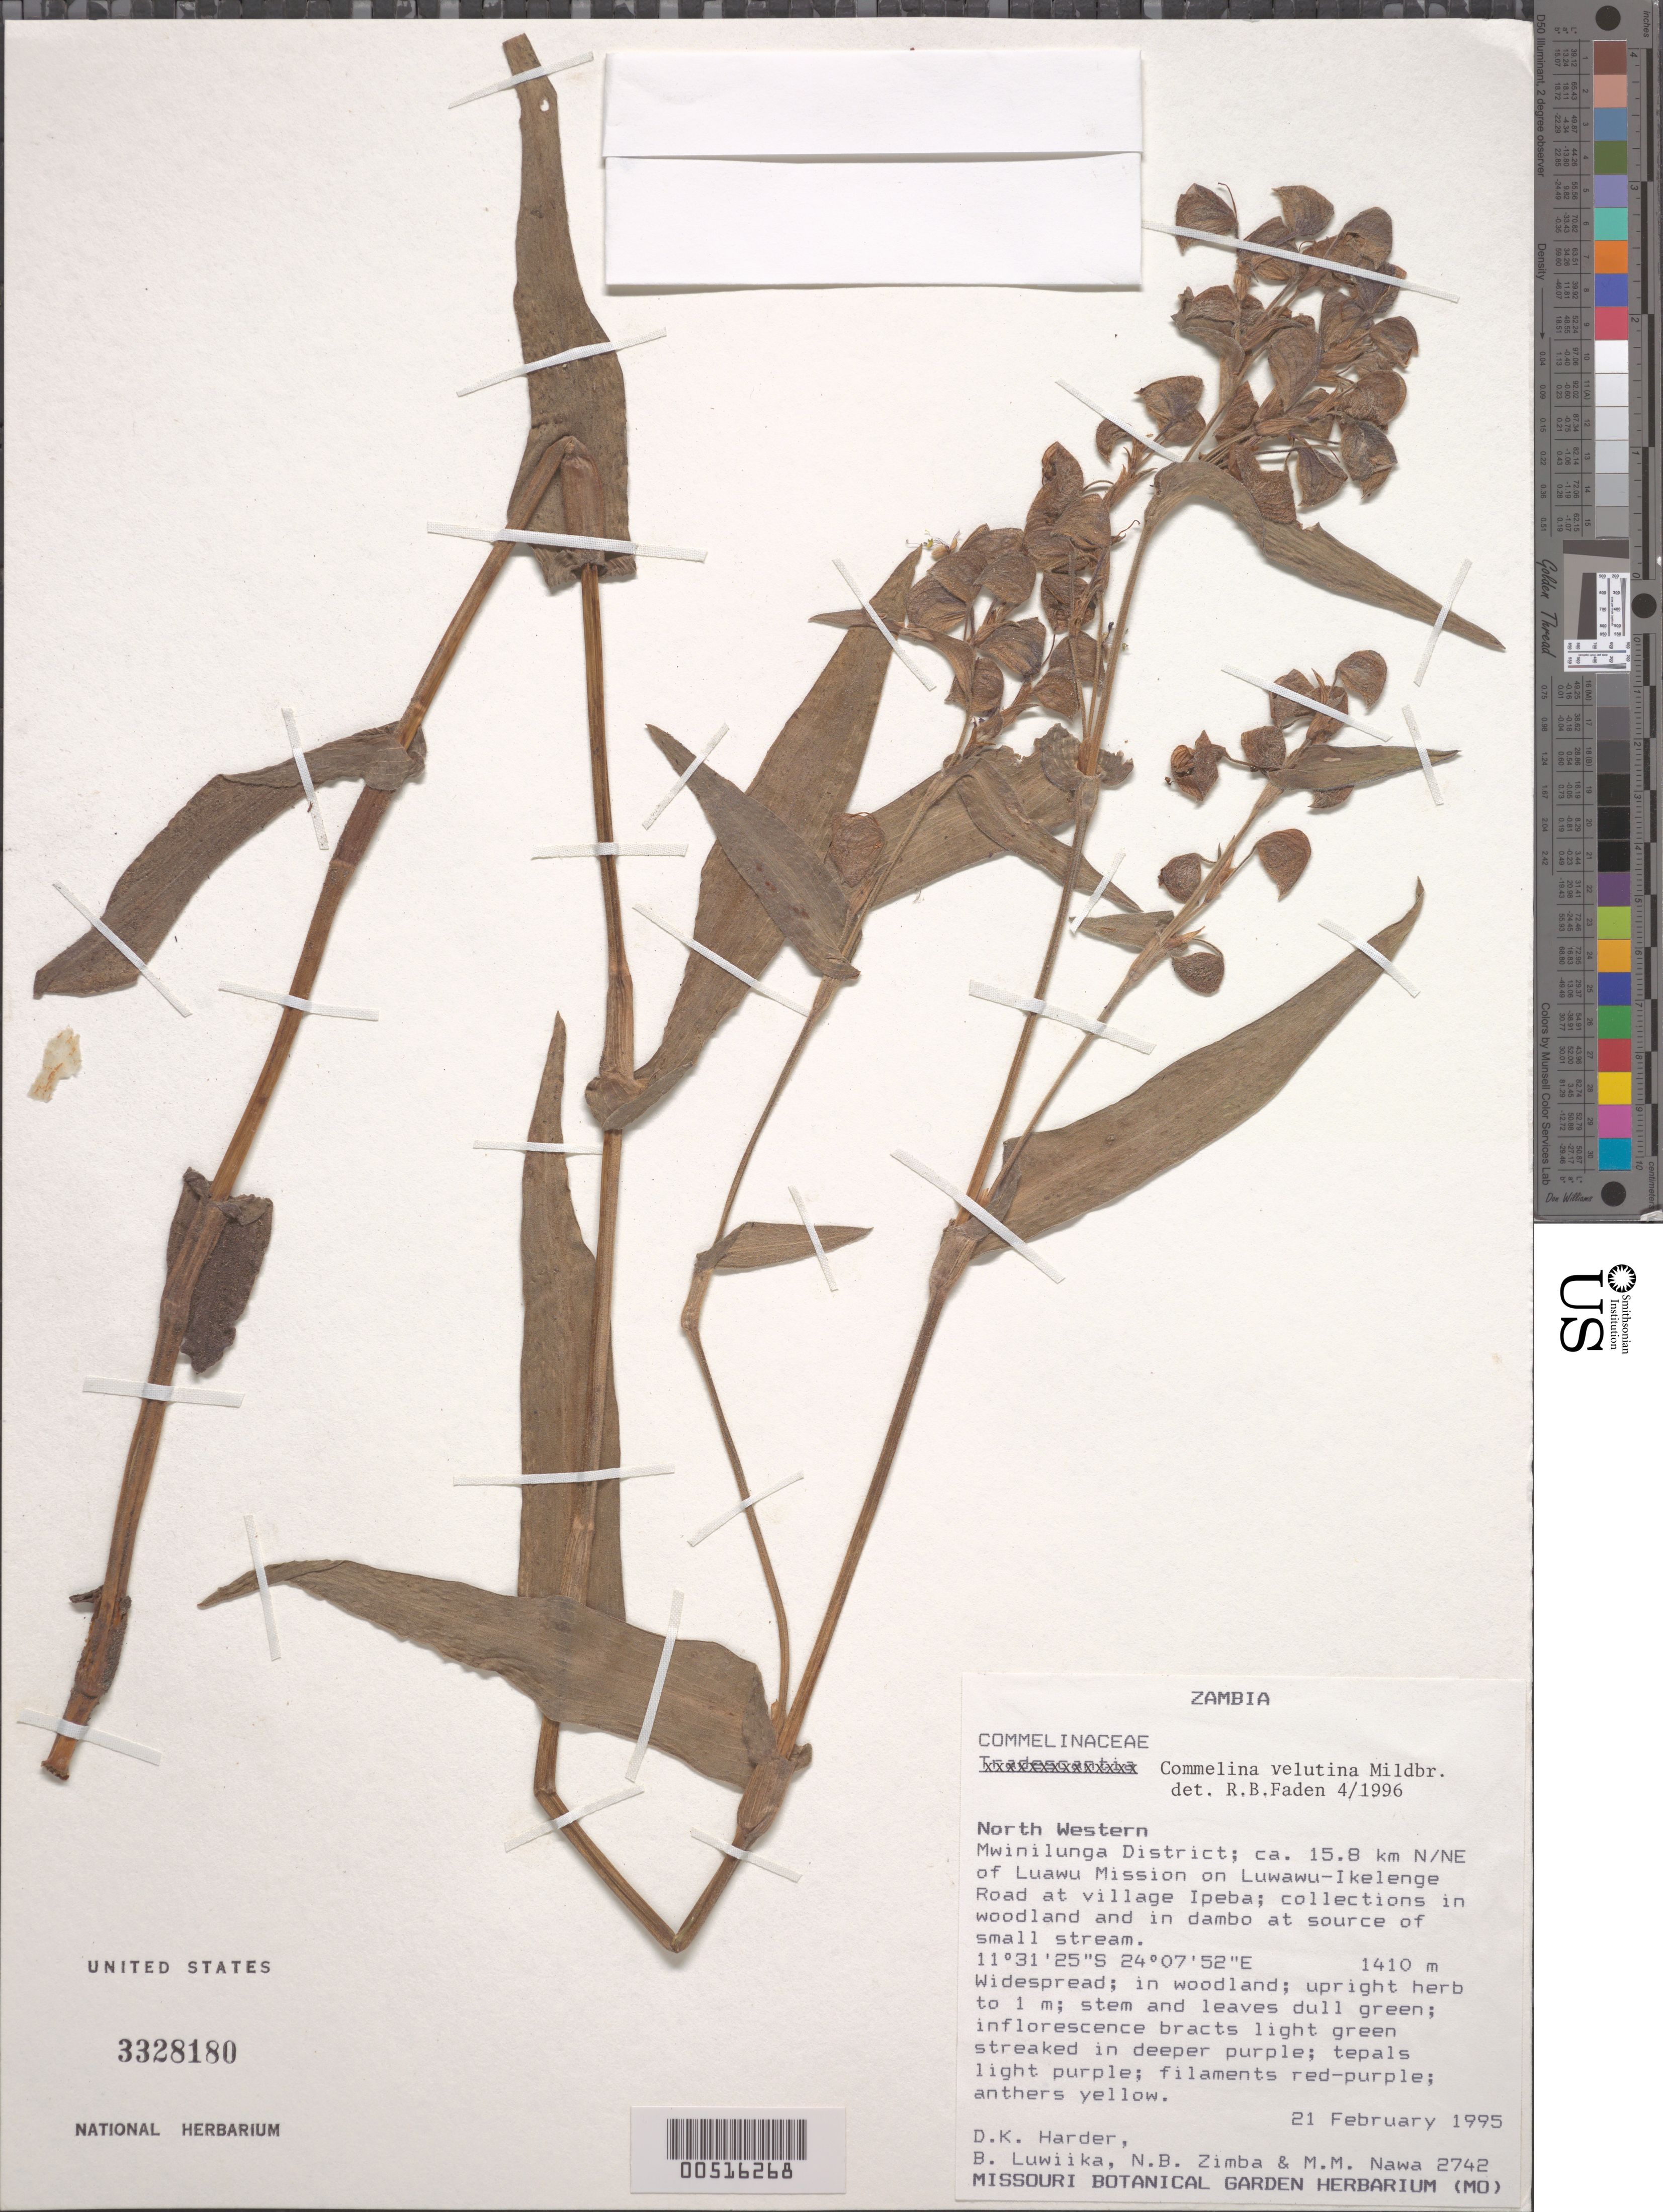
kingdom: Plantae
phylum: Tracheophyta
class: Liliopsida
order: Commelinales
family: Commelinaceae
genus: Commelina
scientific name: Commelina velutina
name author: Mildbr.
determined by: Faden, Robert B., (US), Smithsonian Institution - National Museum of Natural History (UNITED STATES)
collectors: D. Harder, B. Luwiika, N. B. Zimba & M. Nawa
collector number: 2742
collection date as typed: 21 Feb 1995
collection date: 1995-02-21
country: Zambia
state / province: North-Western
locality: Mwinilunga dist., luawu mission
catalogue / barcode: US 3328180